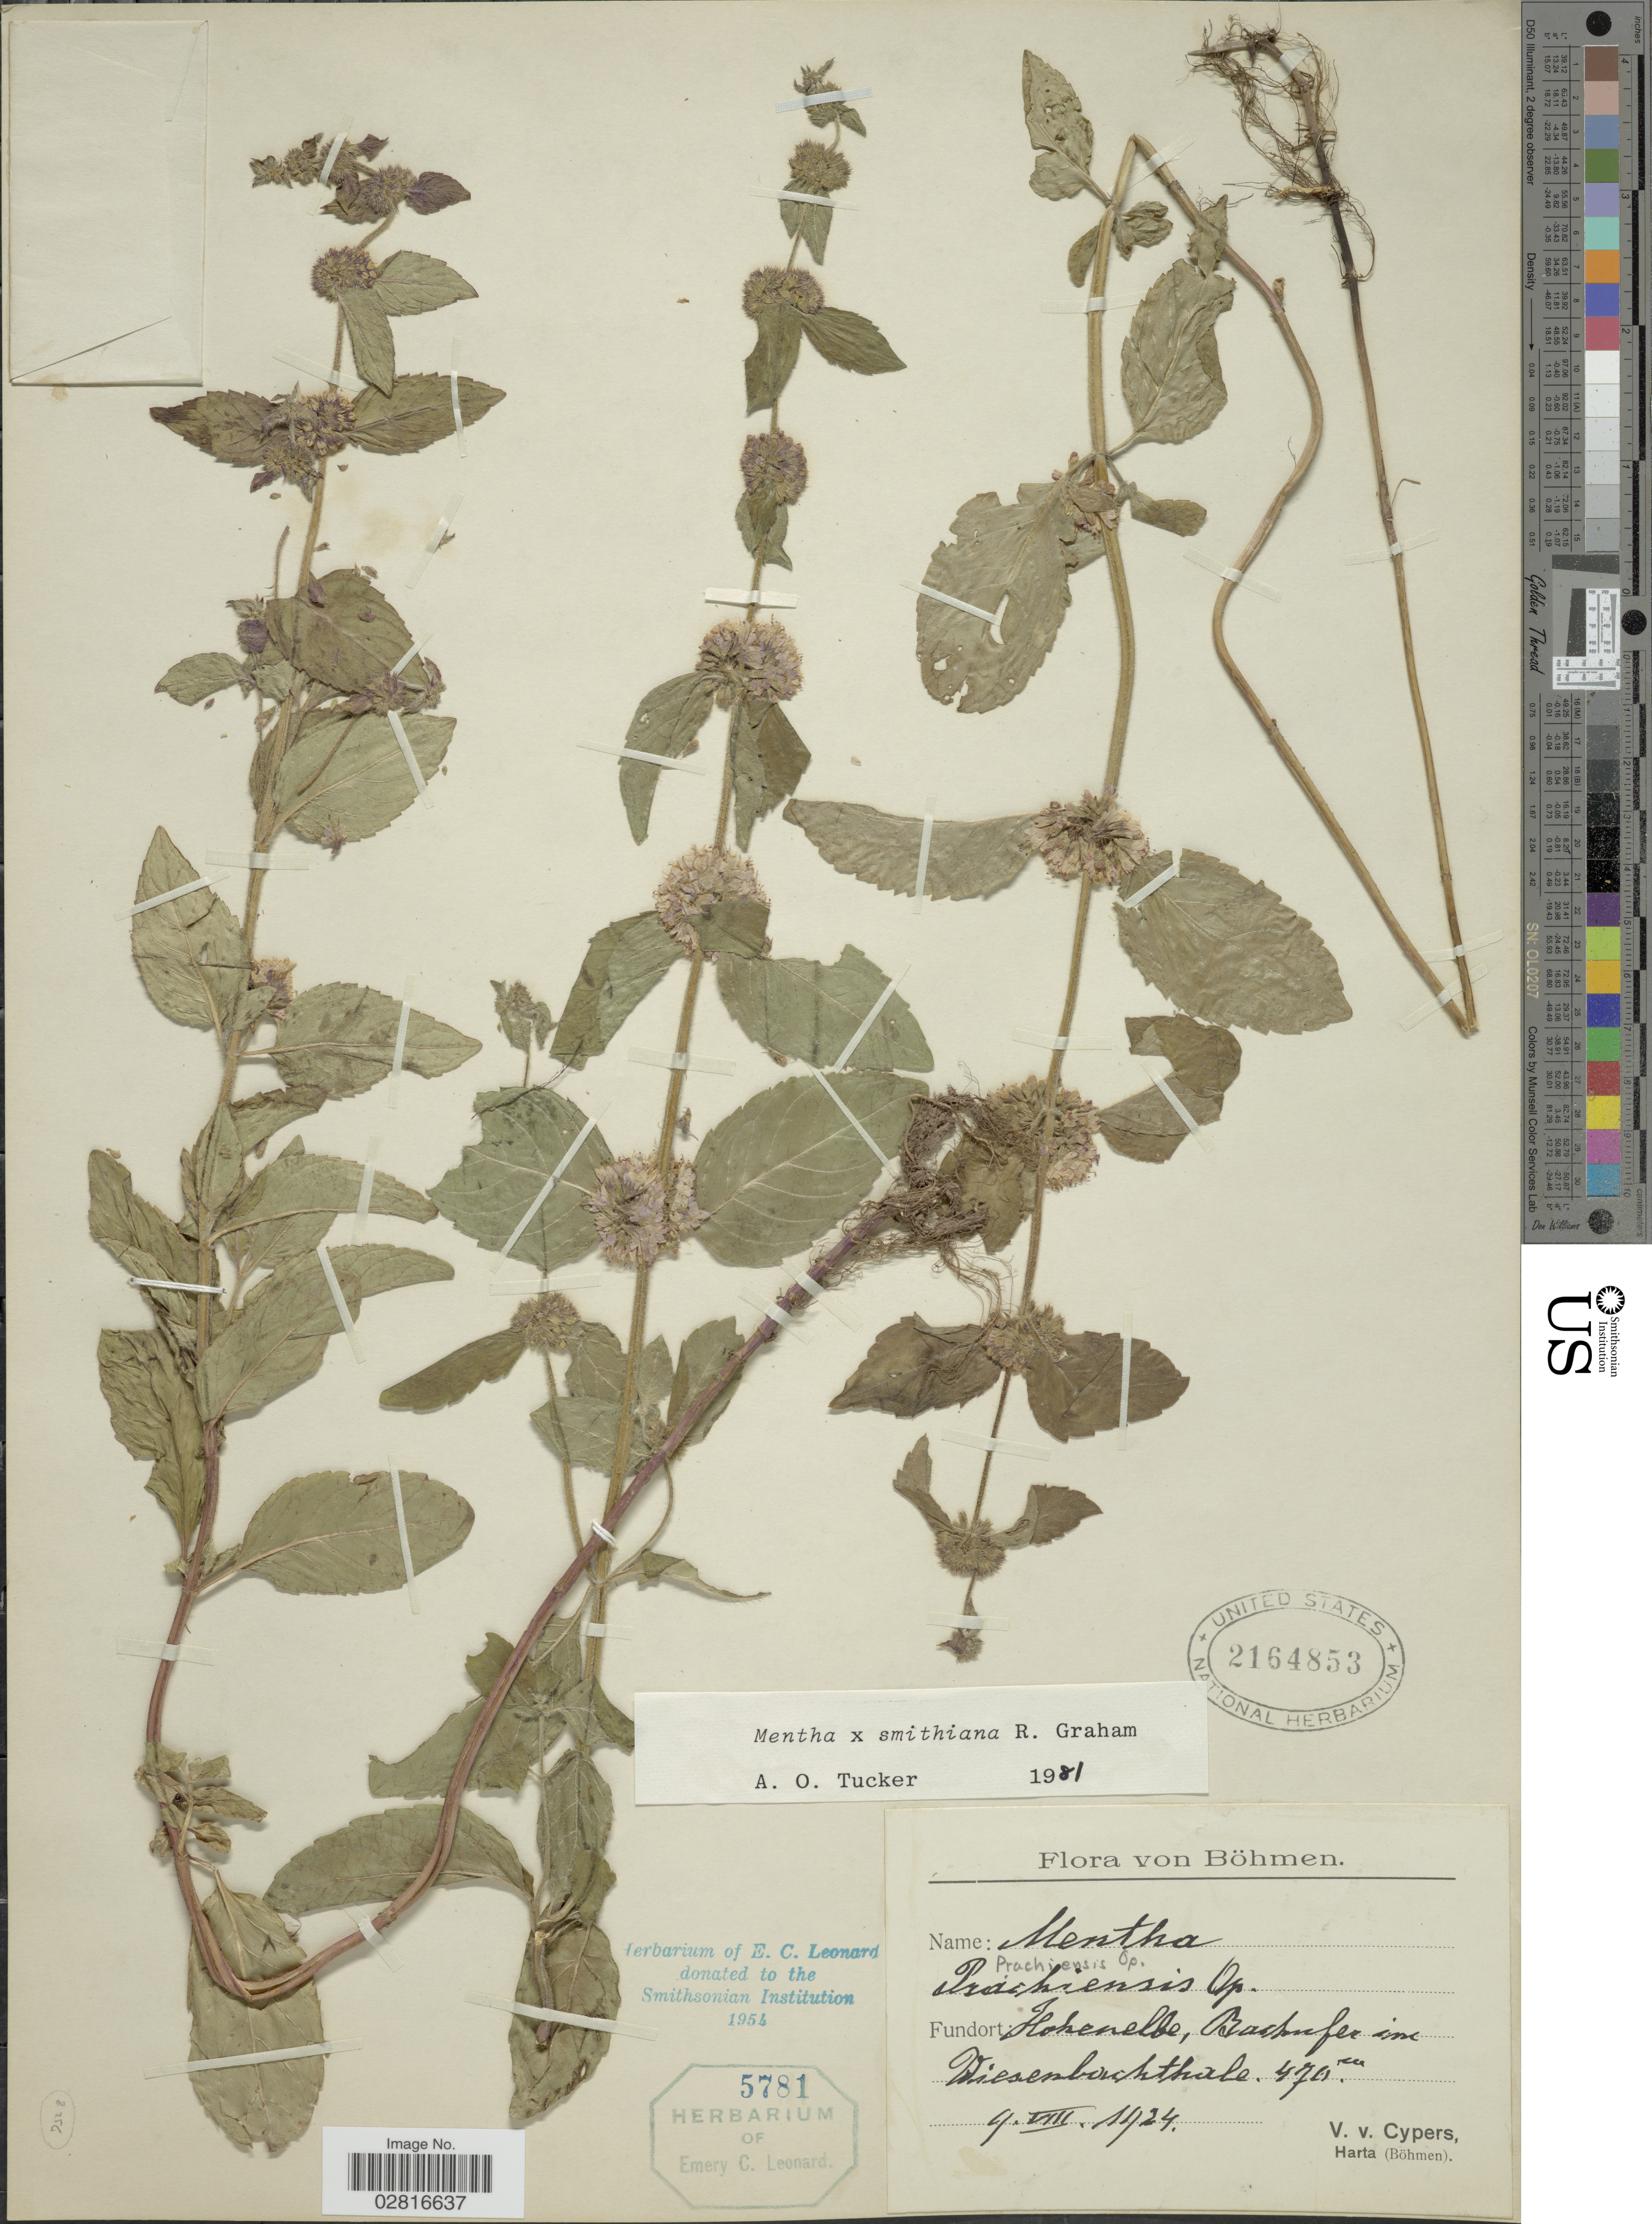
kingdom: Plantae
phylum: Tracheophyta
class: Magnoliopsida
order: Lamiales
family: Lamiaceae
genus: Mentha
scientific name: Mentha x smithiana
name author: R.A. Graham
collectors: V. Cypers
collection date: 1924-08-09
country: Czechia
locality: Böhmen. Hohenelbe, Bashufer [interpreted] im Wiesenbachthale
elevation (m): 470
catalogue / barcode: US 2164853